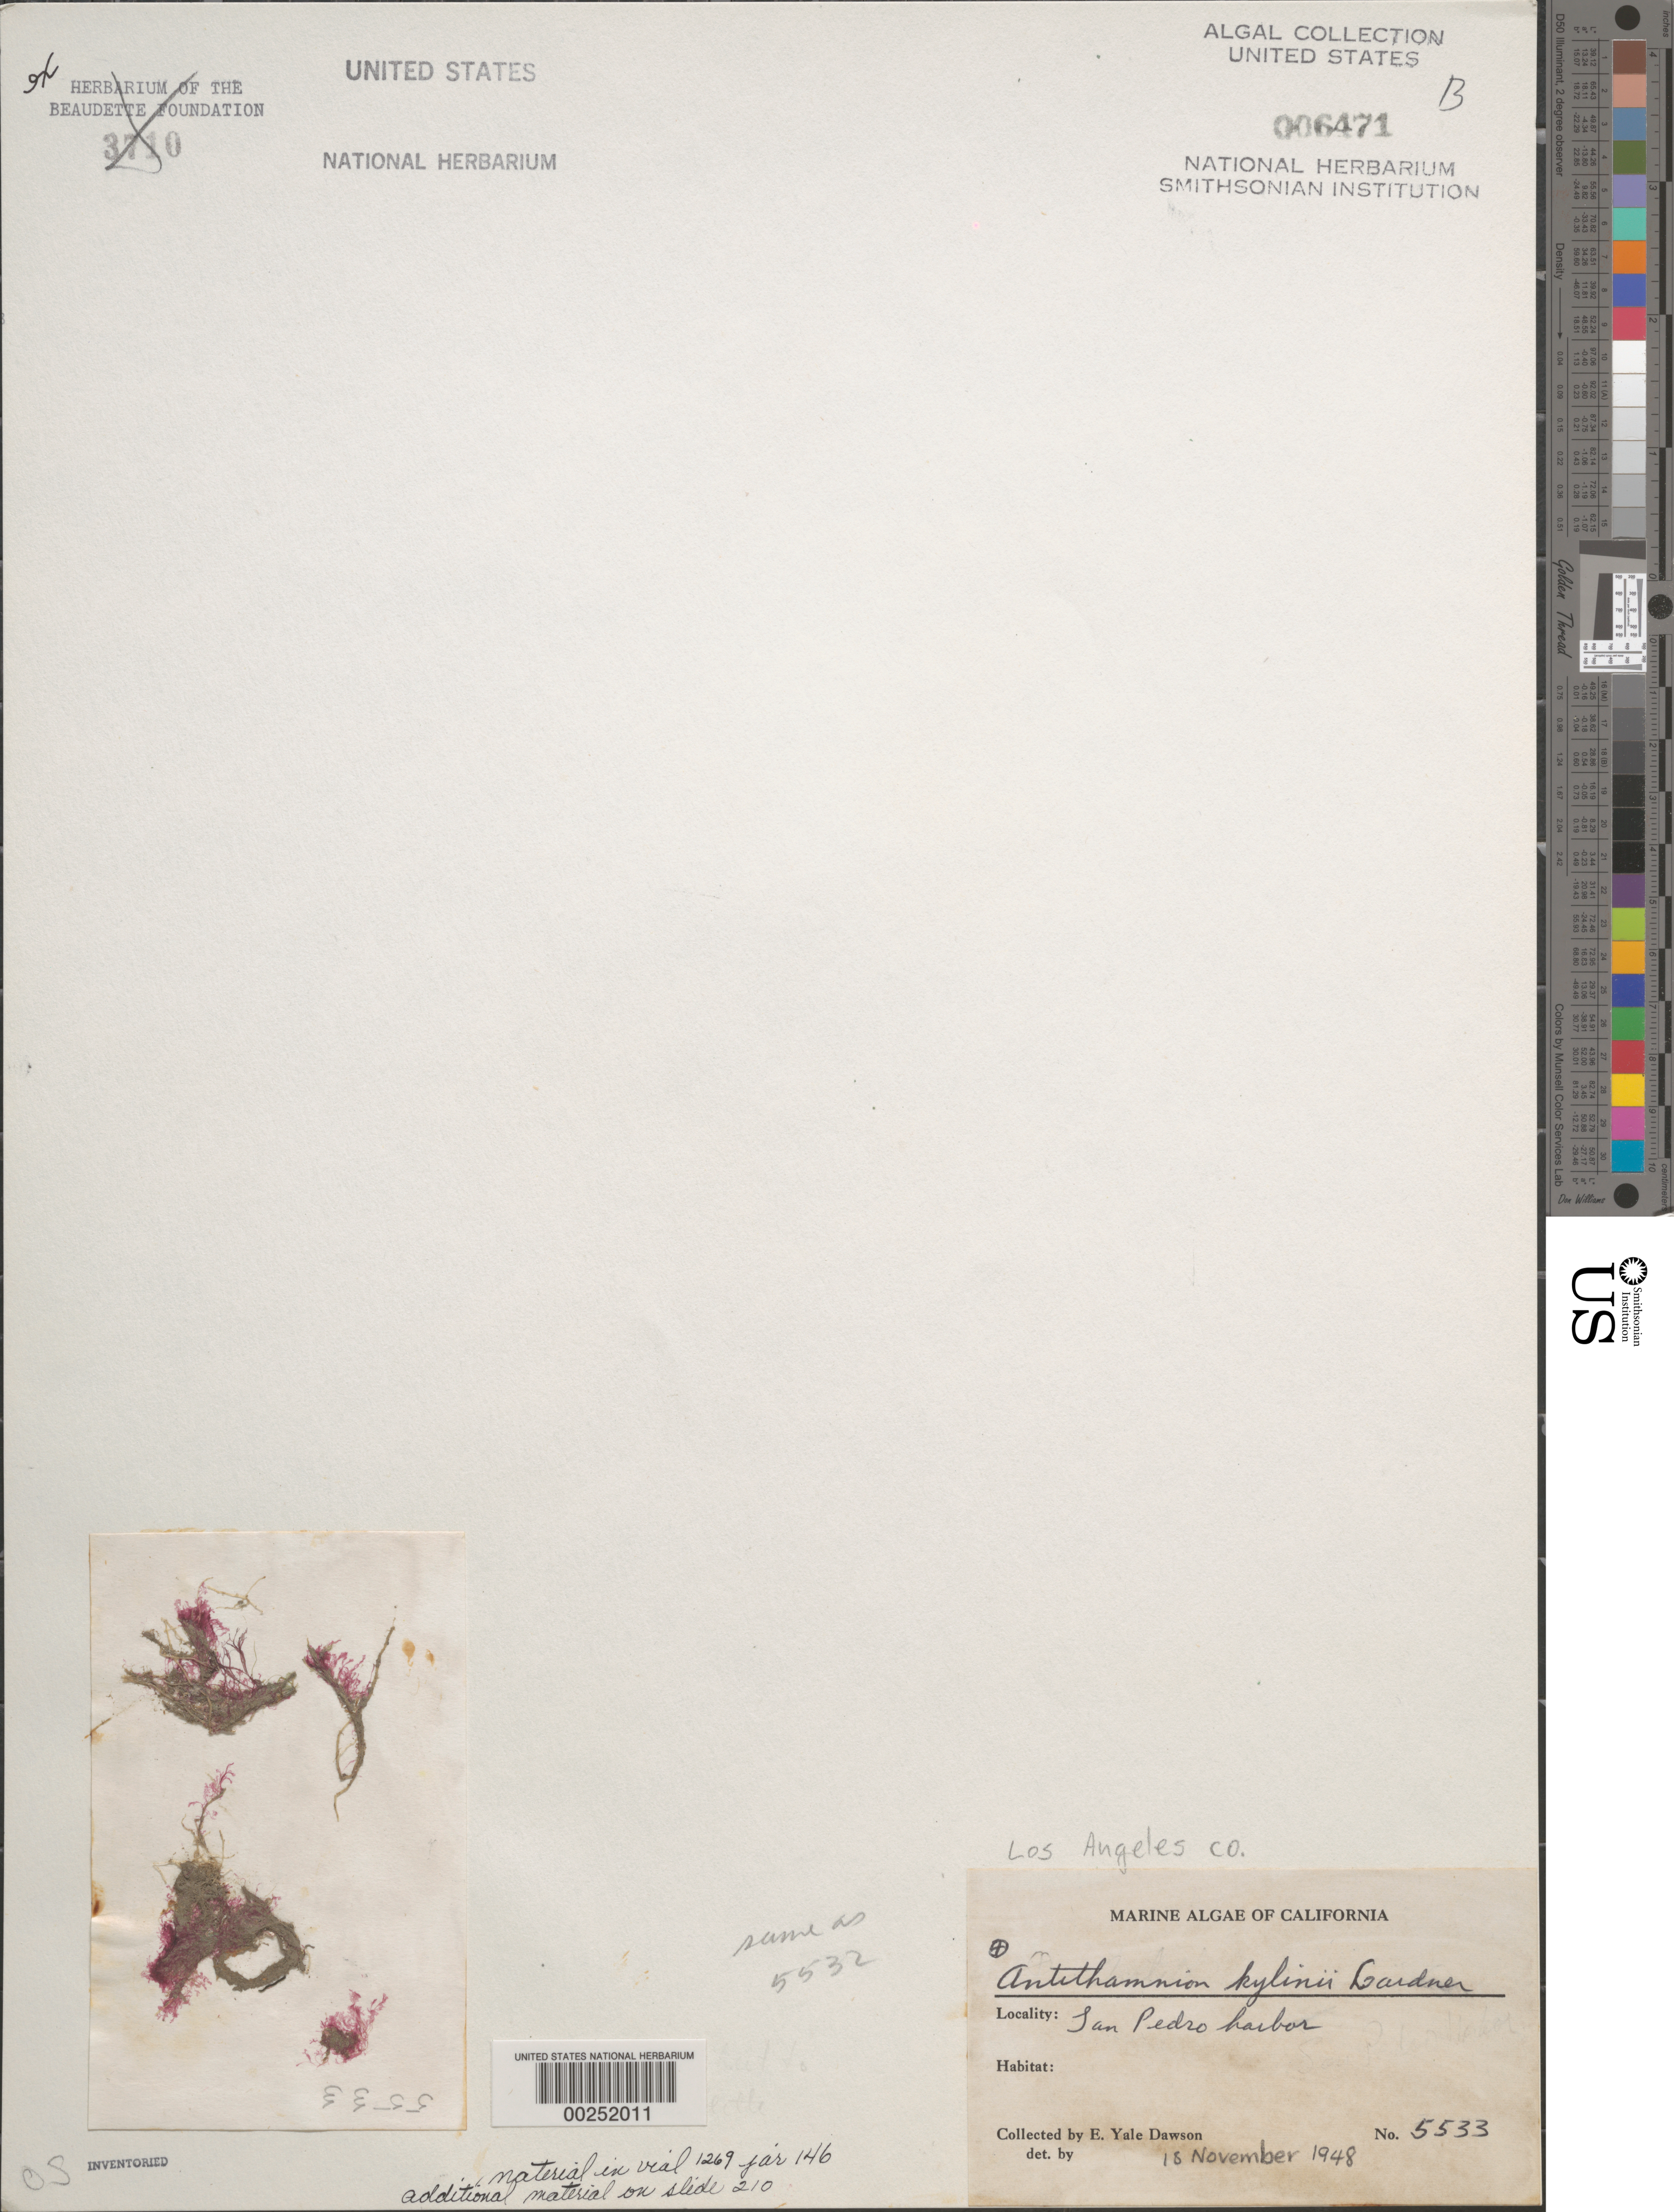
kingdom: Plantae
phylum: Rhodophyta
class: Florideophyceae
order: Ceramiales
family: Ceramiaceae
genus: Antithamnion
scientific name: Antithamnion kylinii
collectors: E. Y. Dawson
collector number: EYD 5533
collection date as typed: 18 Nov 1948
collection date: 1948-11-18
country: United States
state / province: California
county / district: Los Angeles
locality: San Pedro Harbor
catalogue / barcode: US 6471